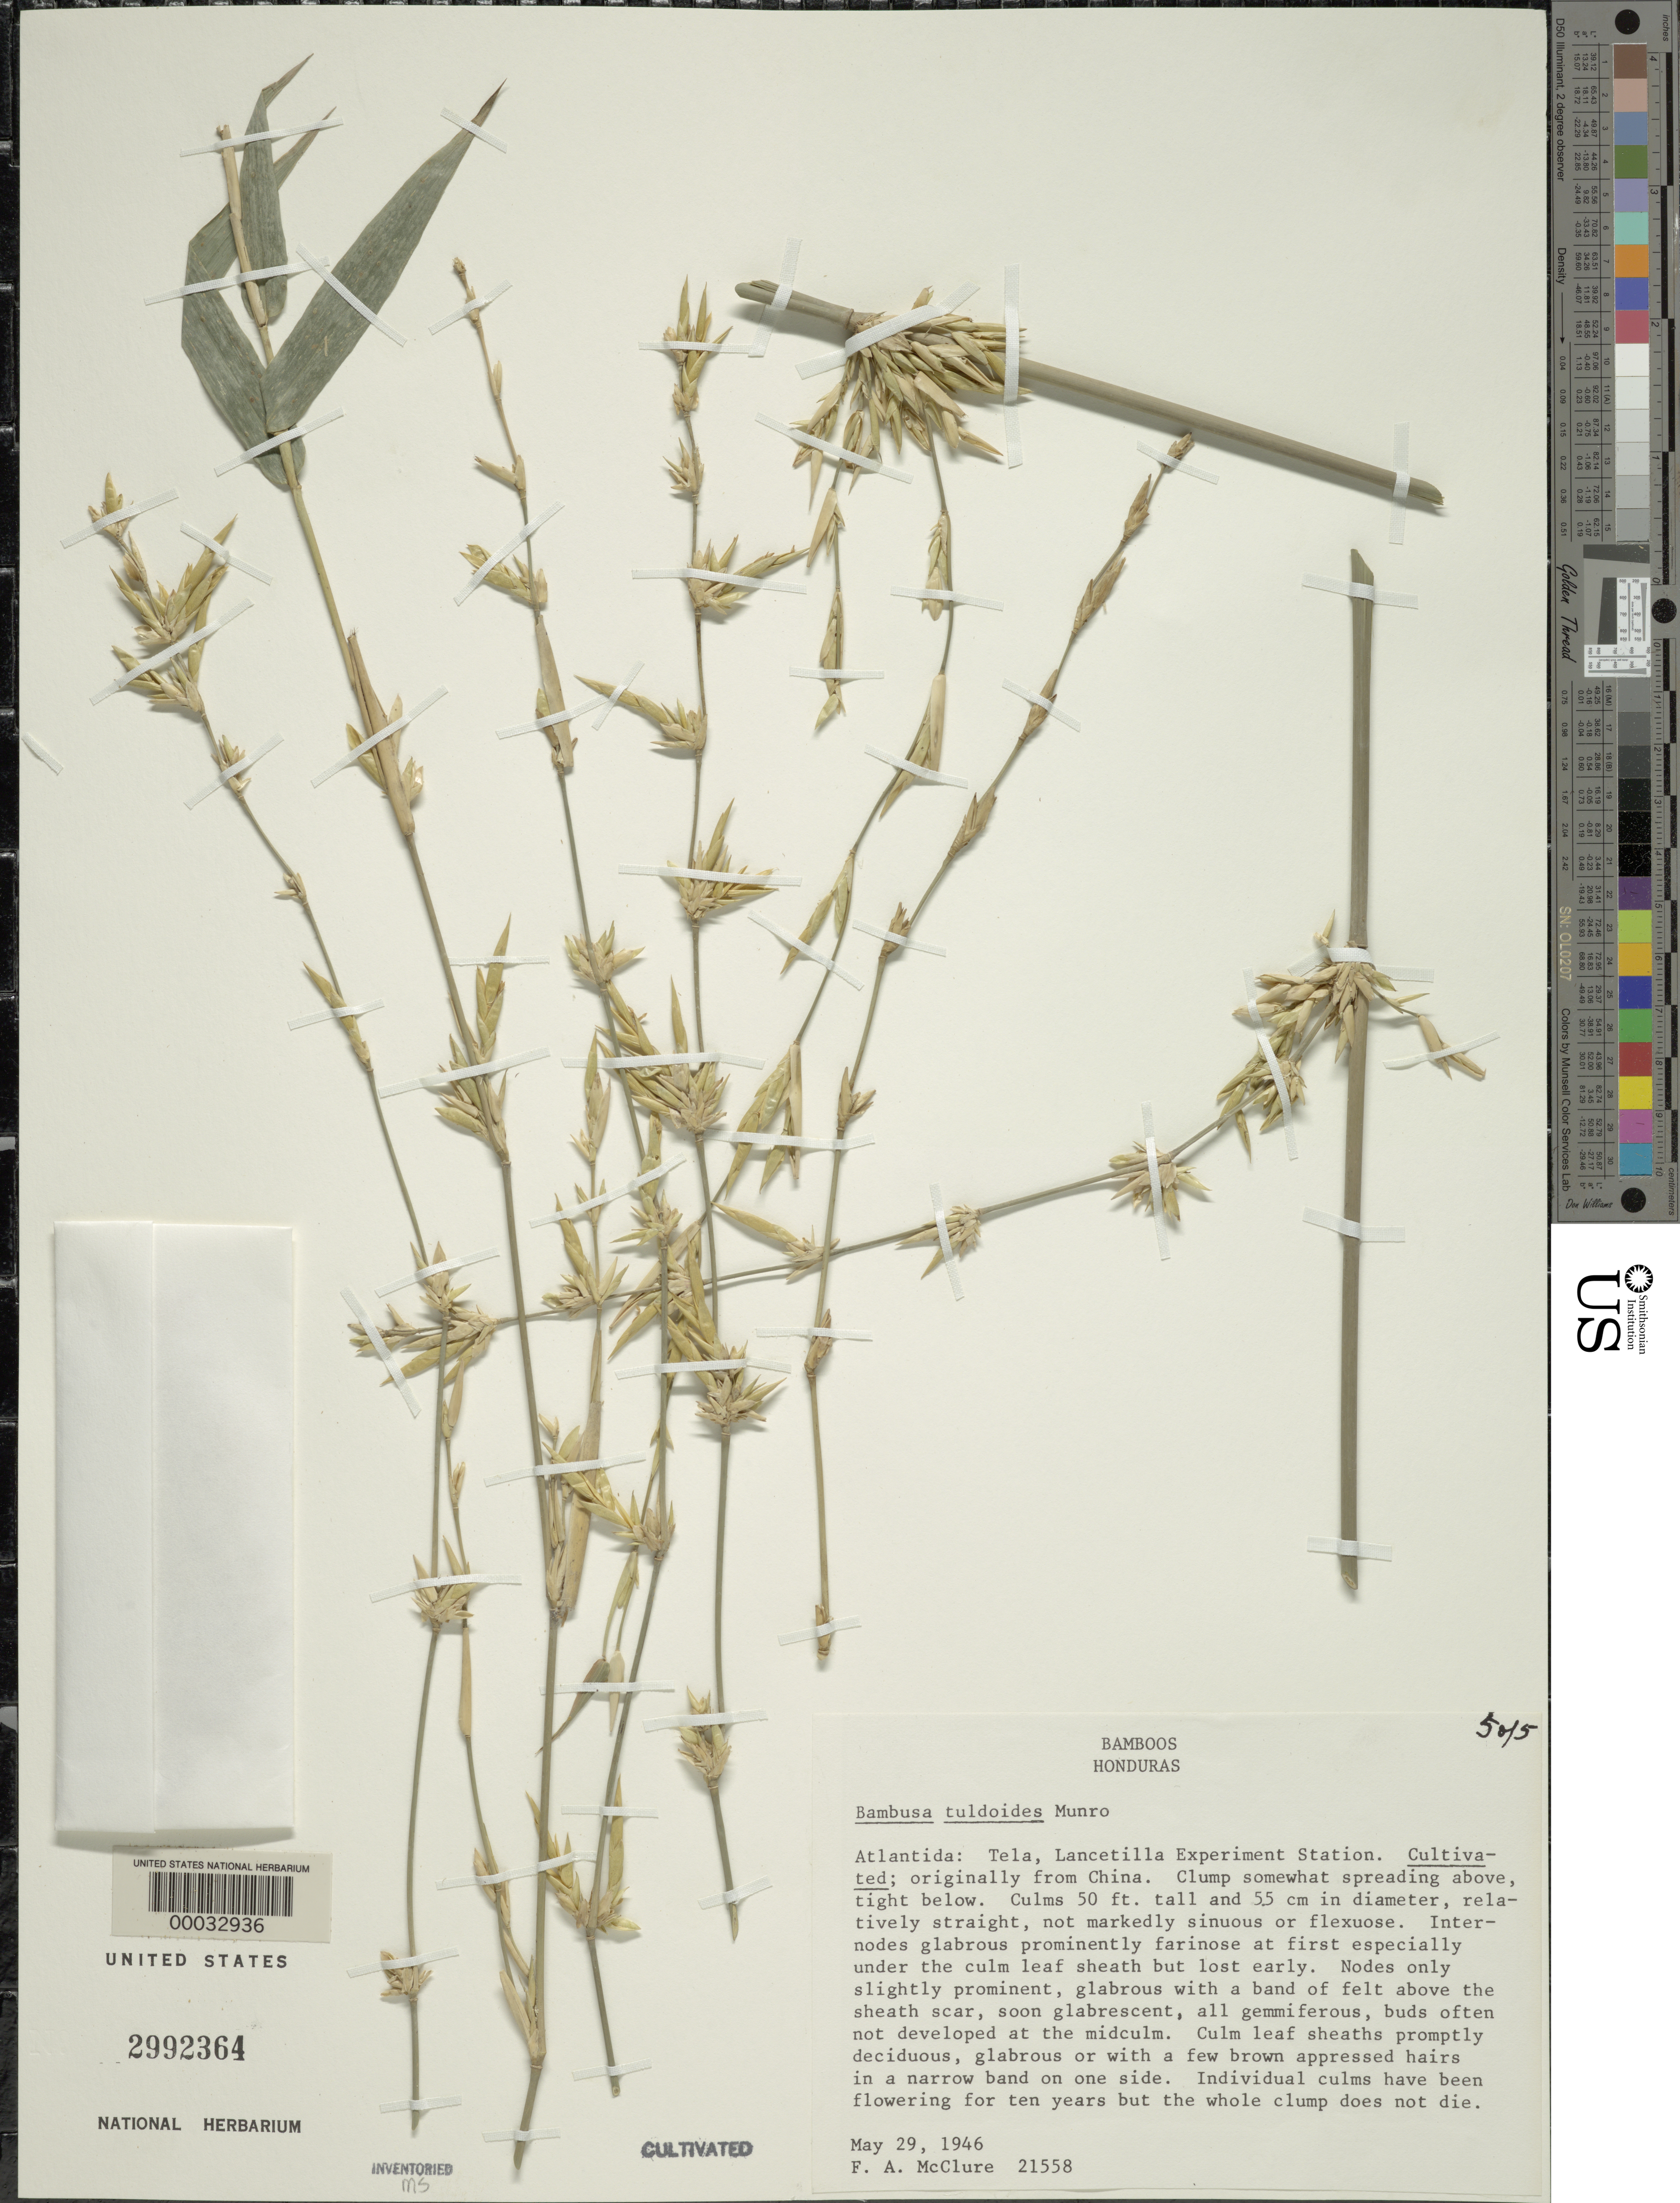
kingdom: Plantae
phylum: Tracheophyta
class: Liliopsida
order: Poales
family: Poaceae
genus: Bambusa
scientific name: Bambusa tuldoides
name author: Munro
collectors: F. A. McClure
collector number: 21558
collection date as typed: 29 May 1946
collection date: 1946-05-29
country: Honduras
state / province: Atlántida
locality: Lancetilla Exp. Station, Tela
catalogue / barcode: US 2992364